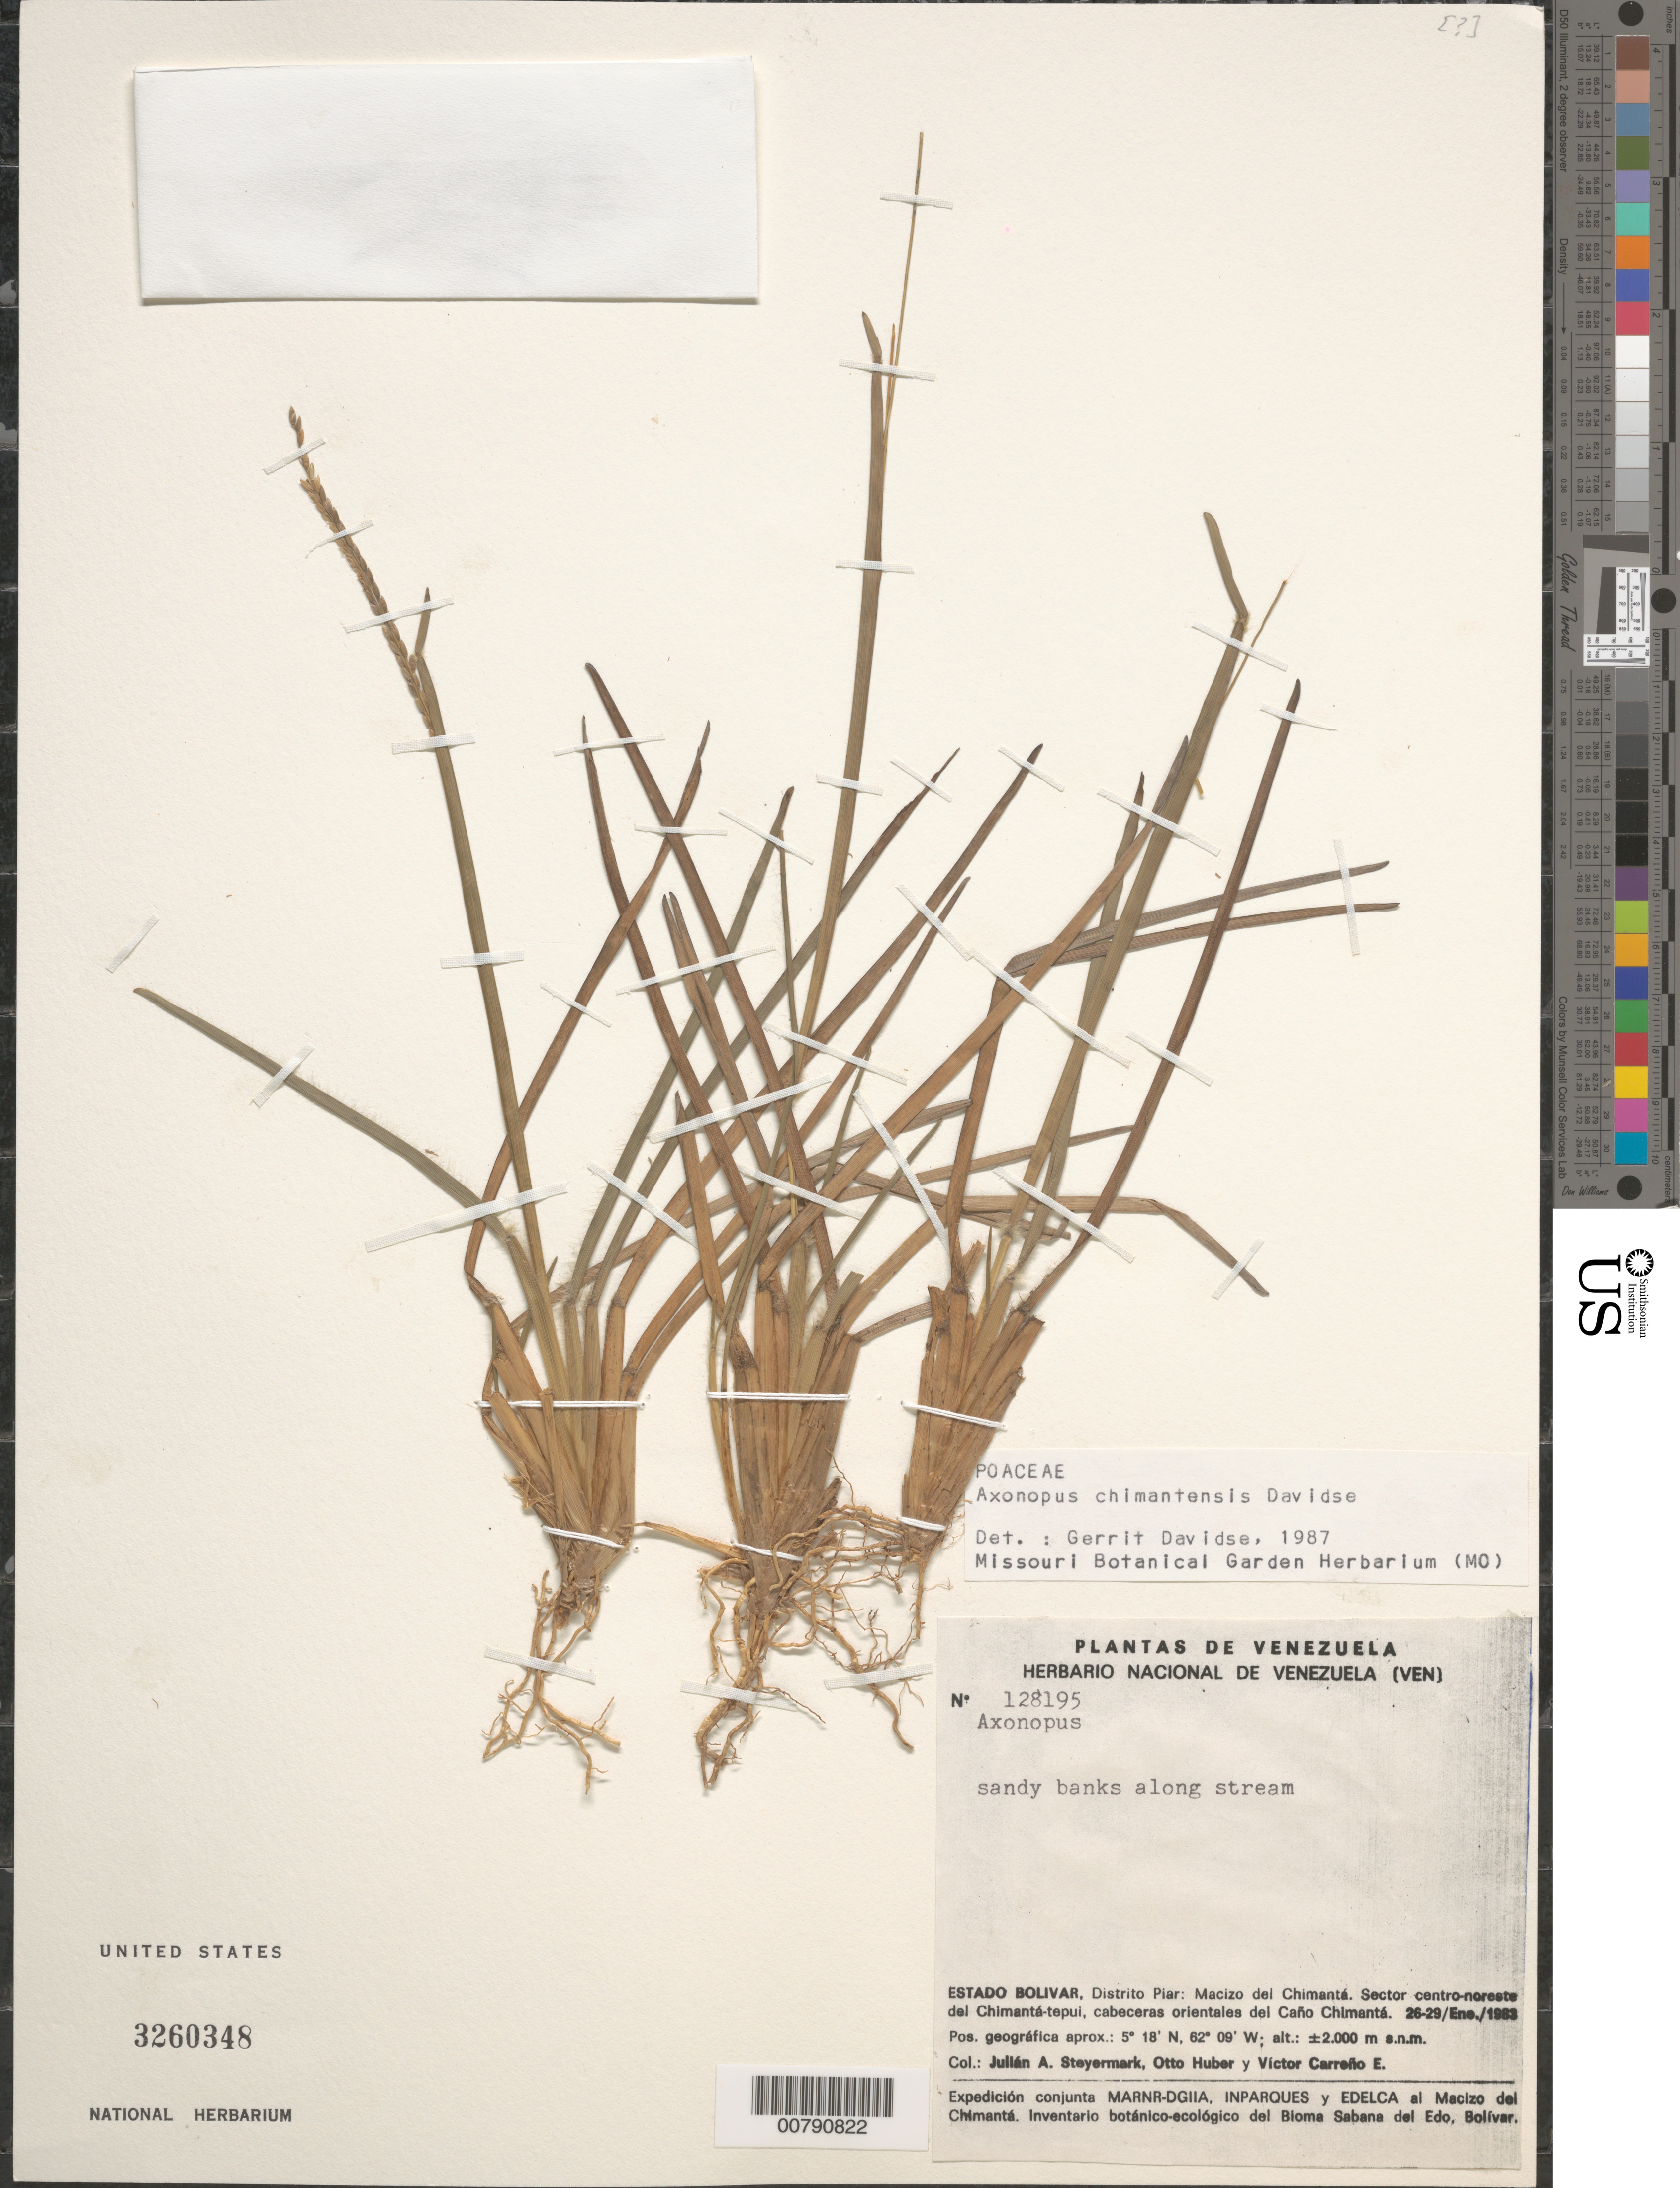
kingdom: Plantae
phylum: Tracheophyta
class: Liliopsida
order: Poales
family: Poaceae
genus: Axonopus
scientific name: Axonopus chimantensis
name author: Davidse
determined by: Davidse, Gerrit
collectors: J. Steyermark, O. Huber & V. Carreño E.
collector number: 128195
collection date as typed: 26-Jan-83 to 29-Jan-83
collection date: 1983-01-26/1983-01-29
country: Venezuela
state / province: Bolívar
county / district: Piar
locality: Macizo del Chimantá, sector centro-noreste del Chimantá-tepuí, cabeceras orientales del Caño Chimantá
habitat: Sandy banks along stream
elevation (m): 2000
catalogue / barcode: US 3260348